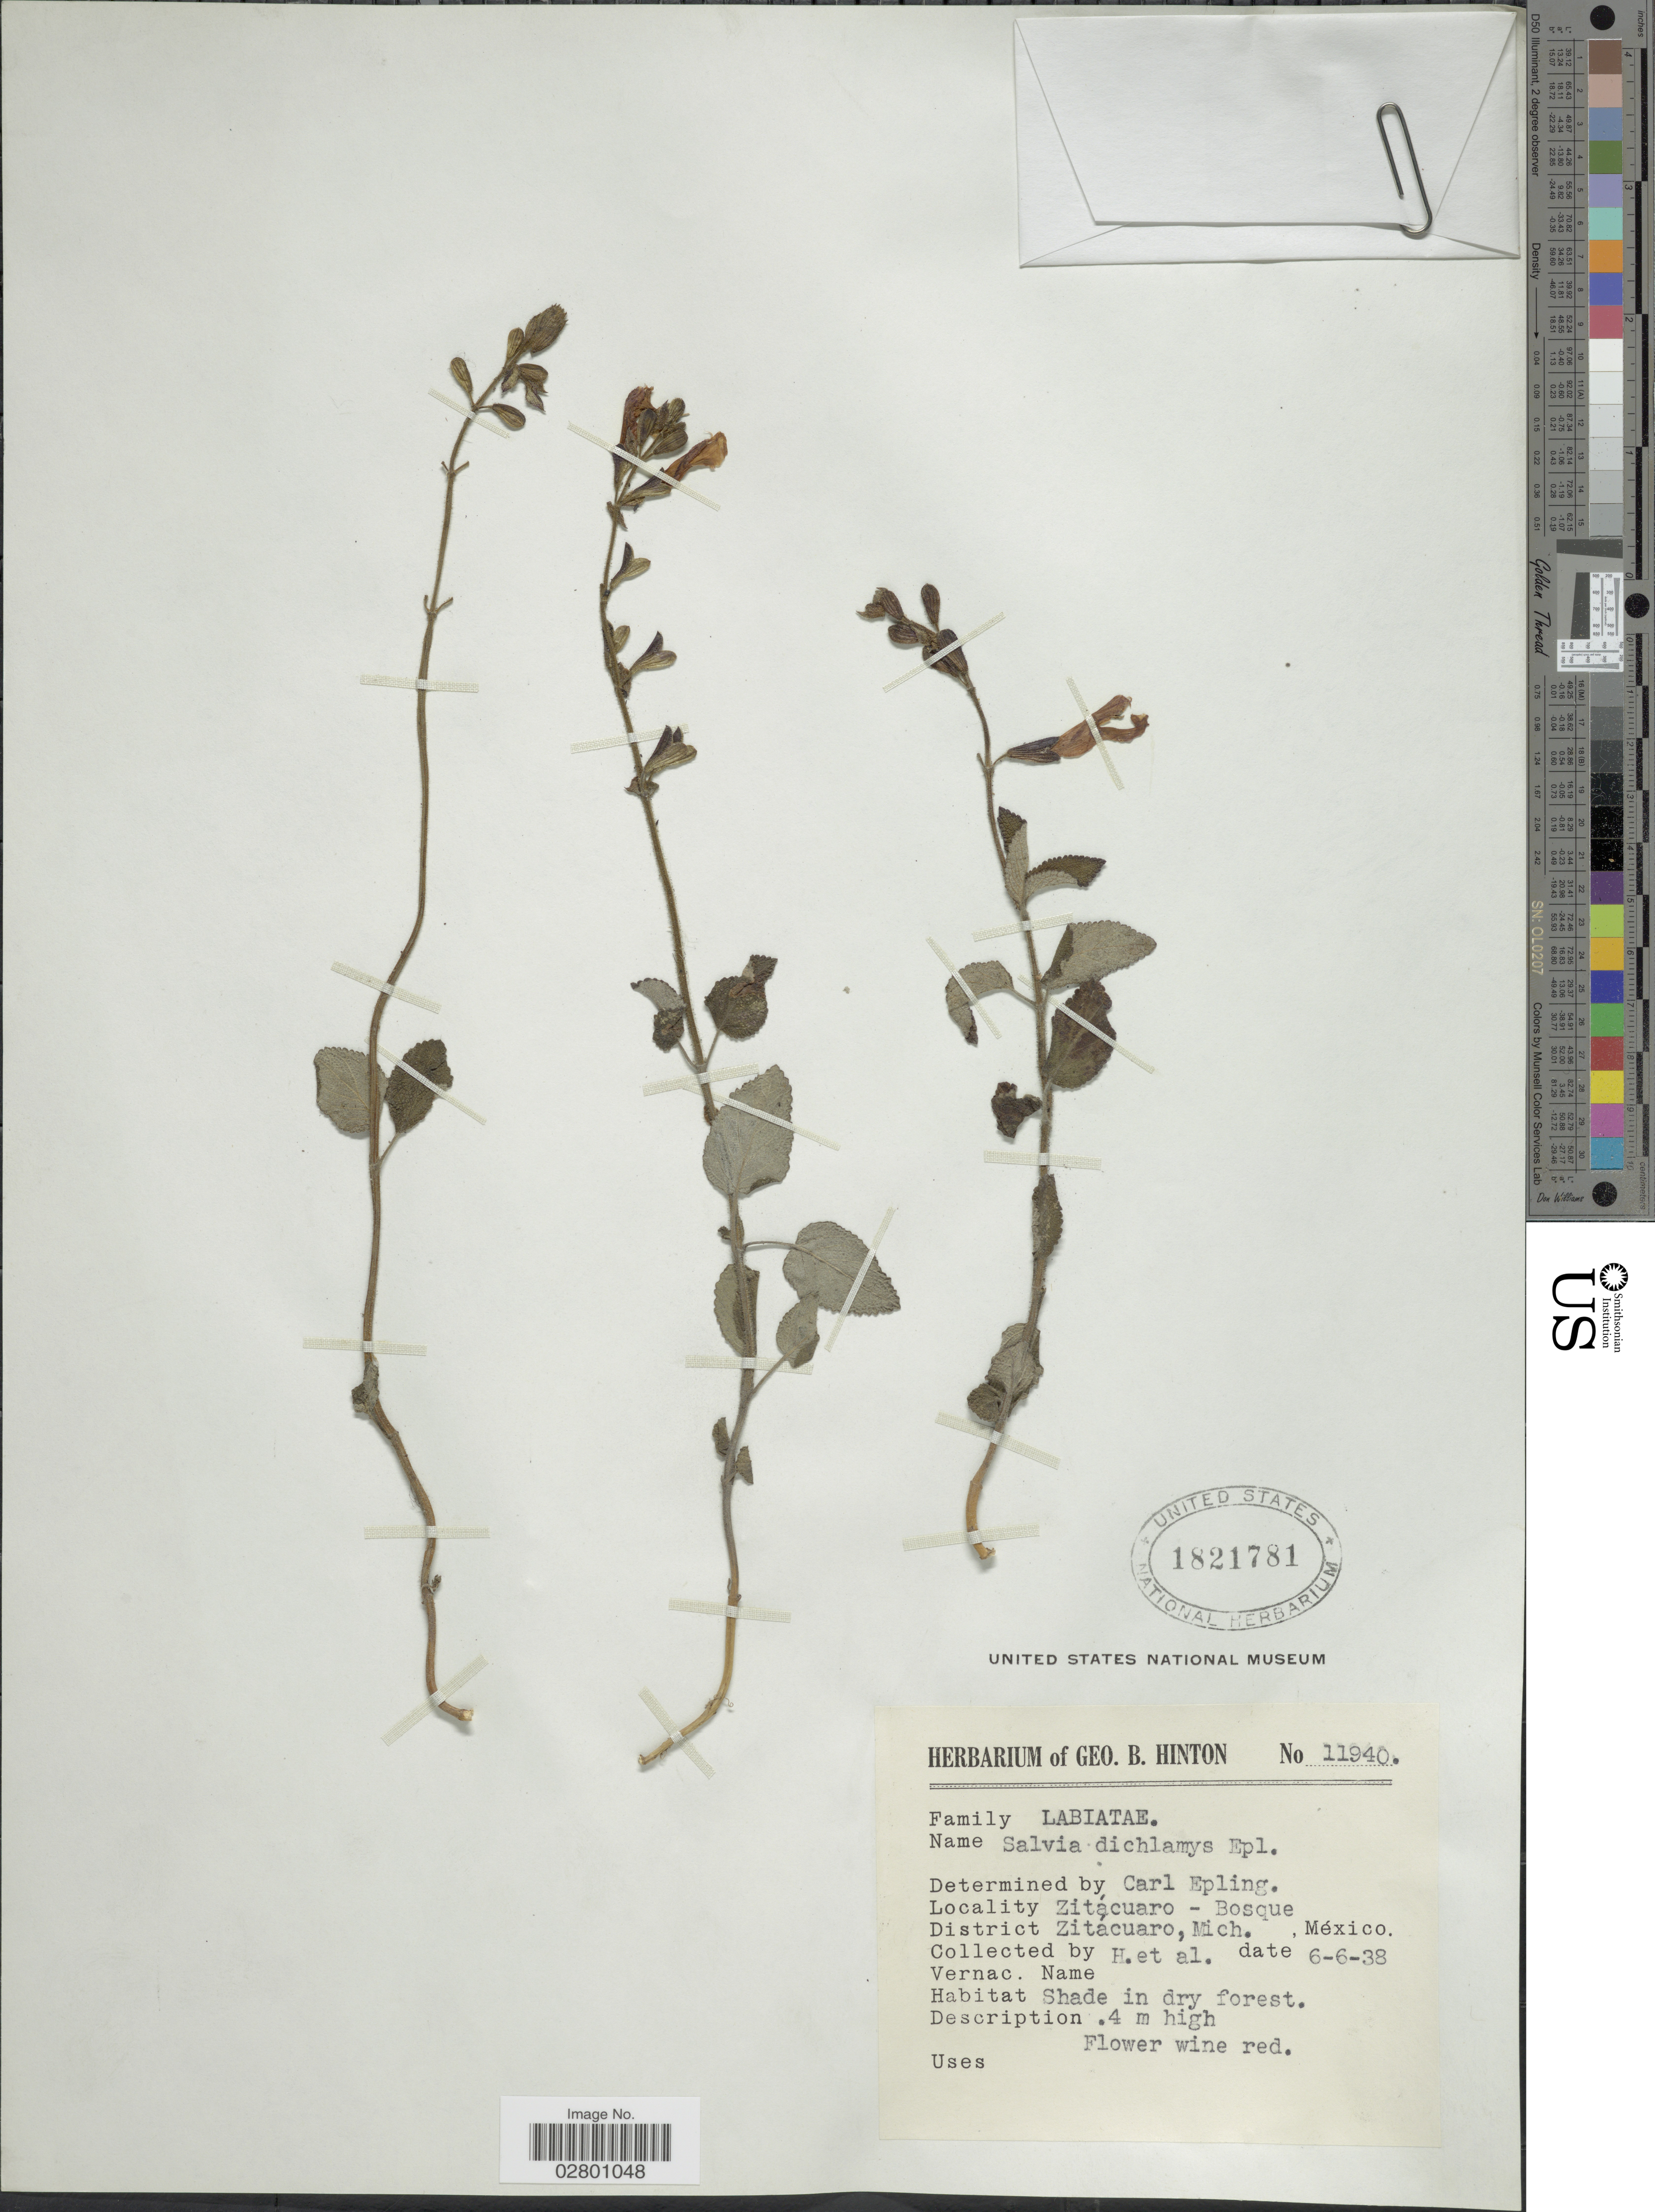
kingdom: Plantae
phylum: Tracheophyta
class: Magnoliopsida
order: Lamiales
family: Lamiaceae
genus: Salvia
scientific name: Salvia dichlamys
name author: Epling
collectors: G. B. Hinton & et al.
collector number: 11940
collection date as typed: Transcribed d/m/y: 6/6/38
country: Mexico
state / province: Michoacán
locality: Zitácuaro - Bosque, District Zitácuaro, Mich.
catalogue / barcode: US 1821781